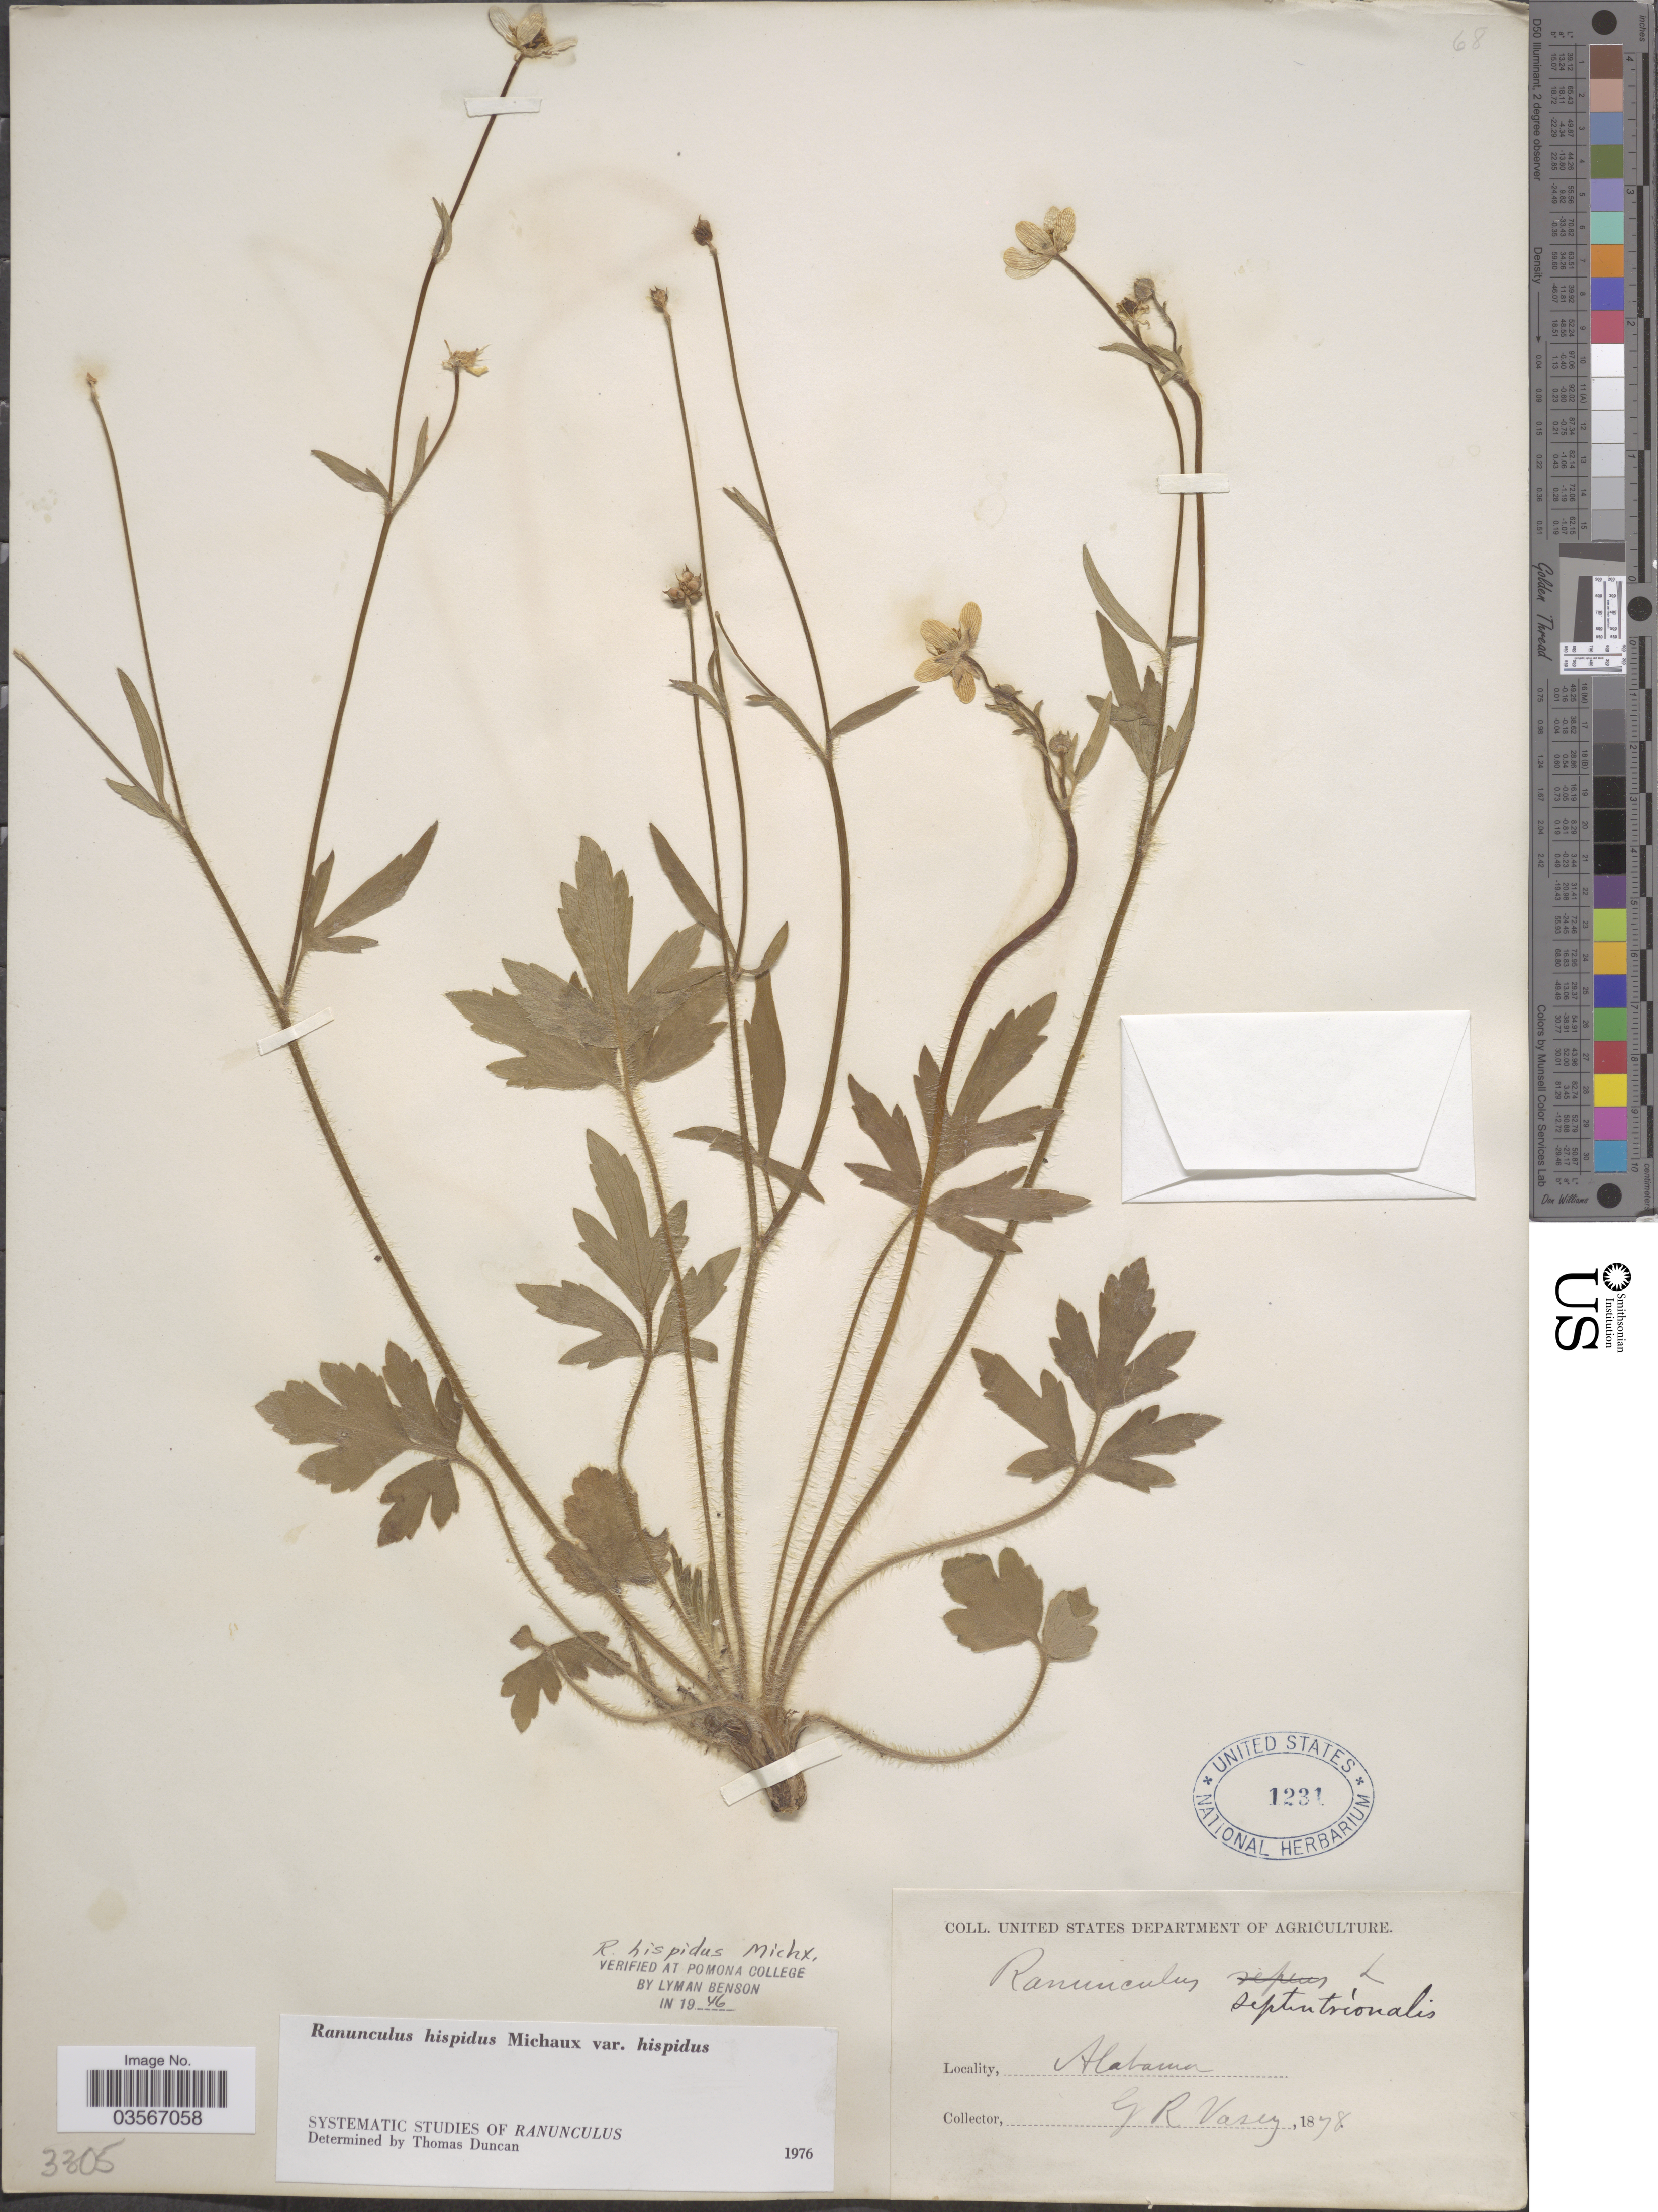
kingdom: Plantae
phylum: Tracheophyta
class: Magnoliopsida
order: Ranunculales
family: Ranunculaceae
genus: Ranunculus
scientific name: Ranunculus hispidus var. hispidus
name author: Michx.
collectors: G. R. Vasey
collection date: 1878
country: United States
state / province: Alabama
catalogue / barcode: US 1231